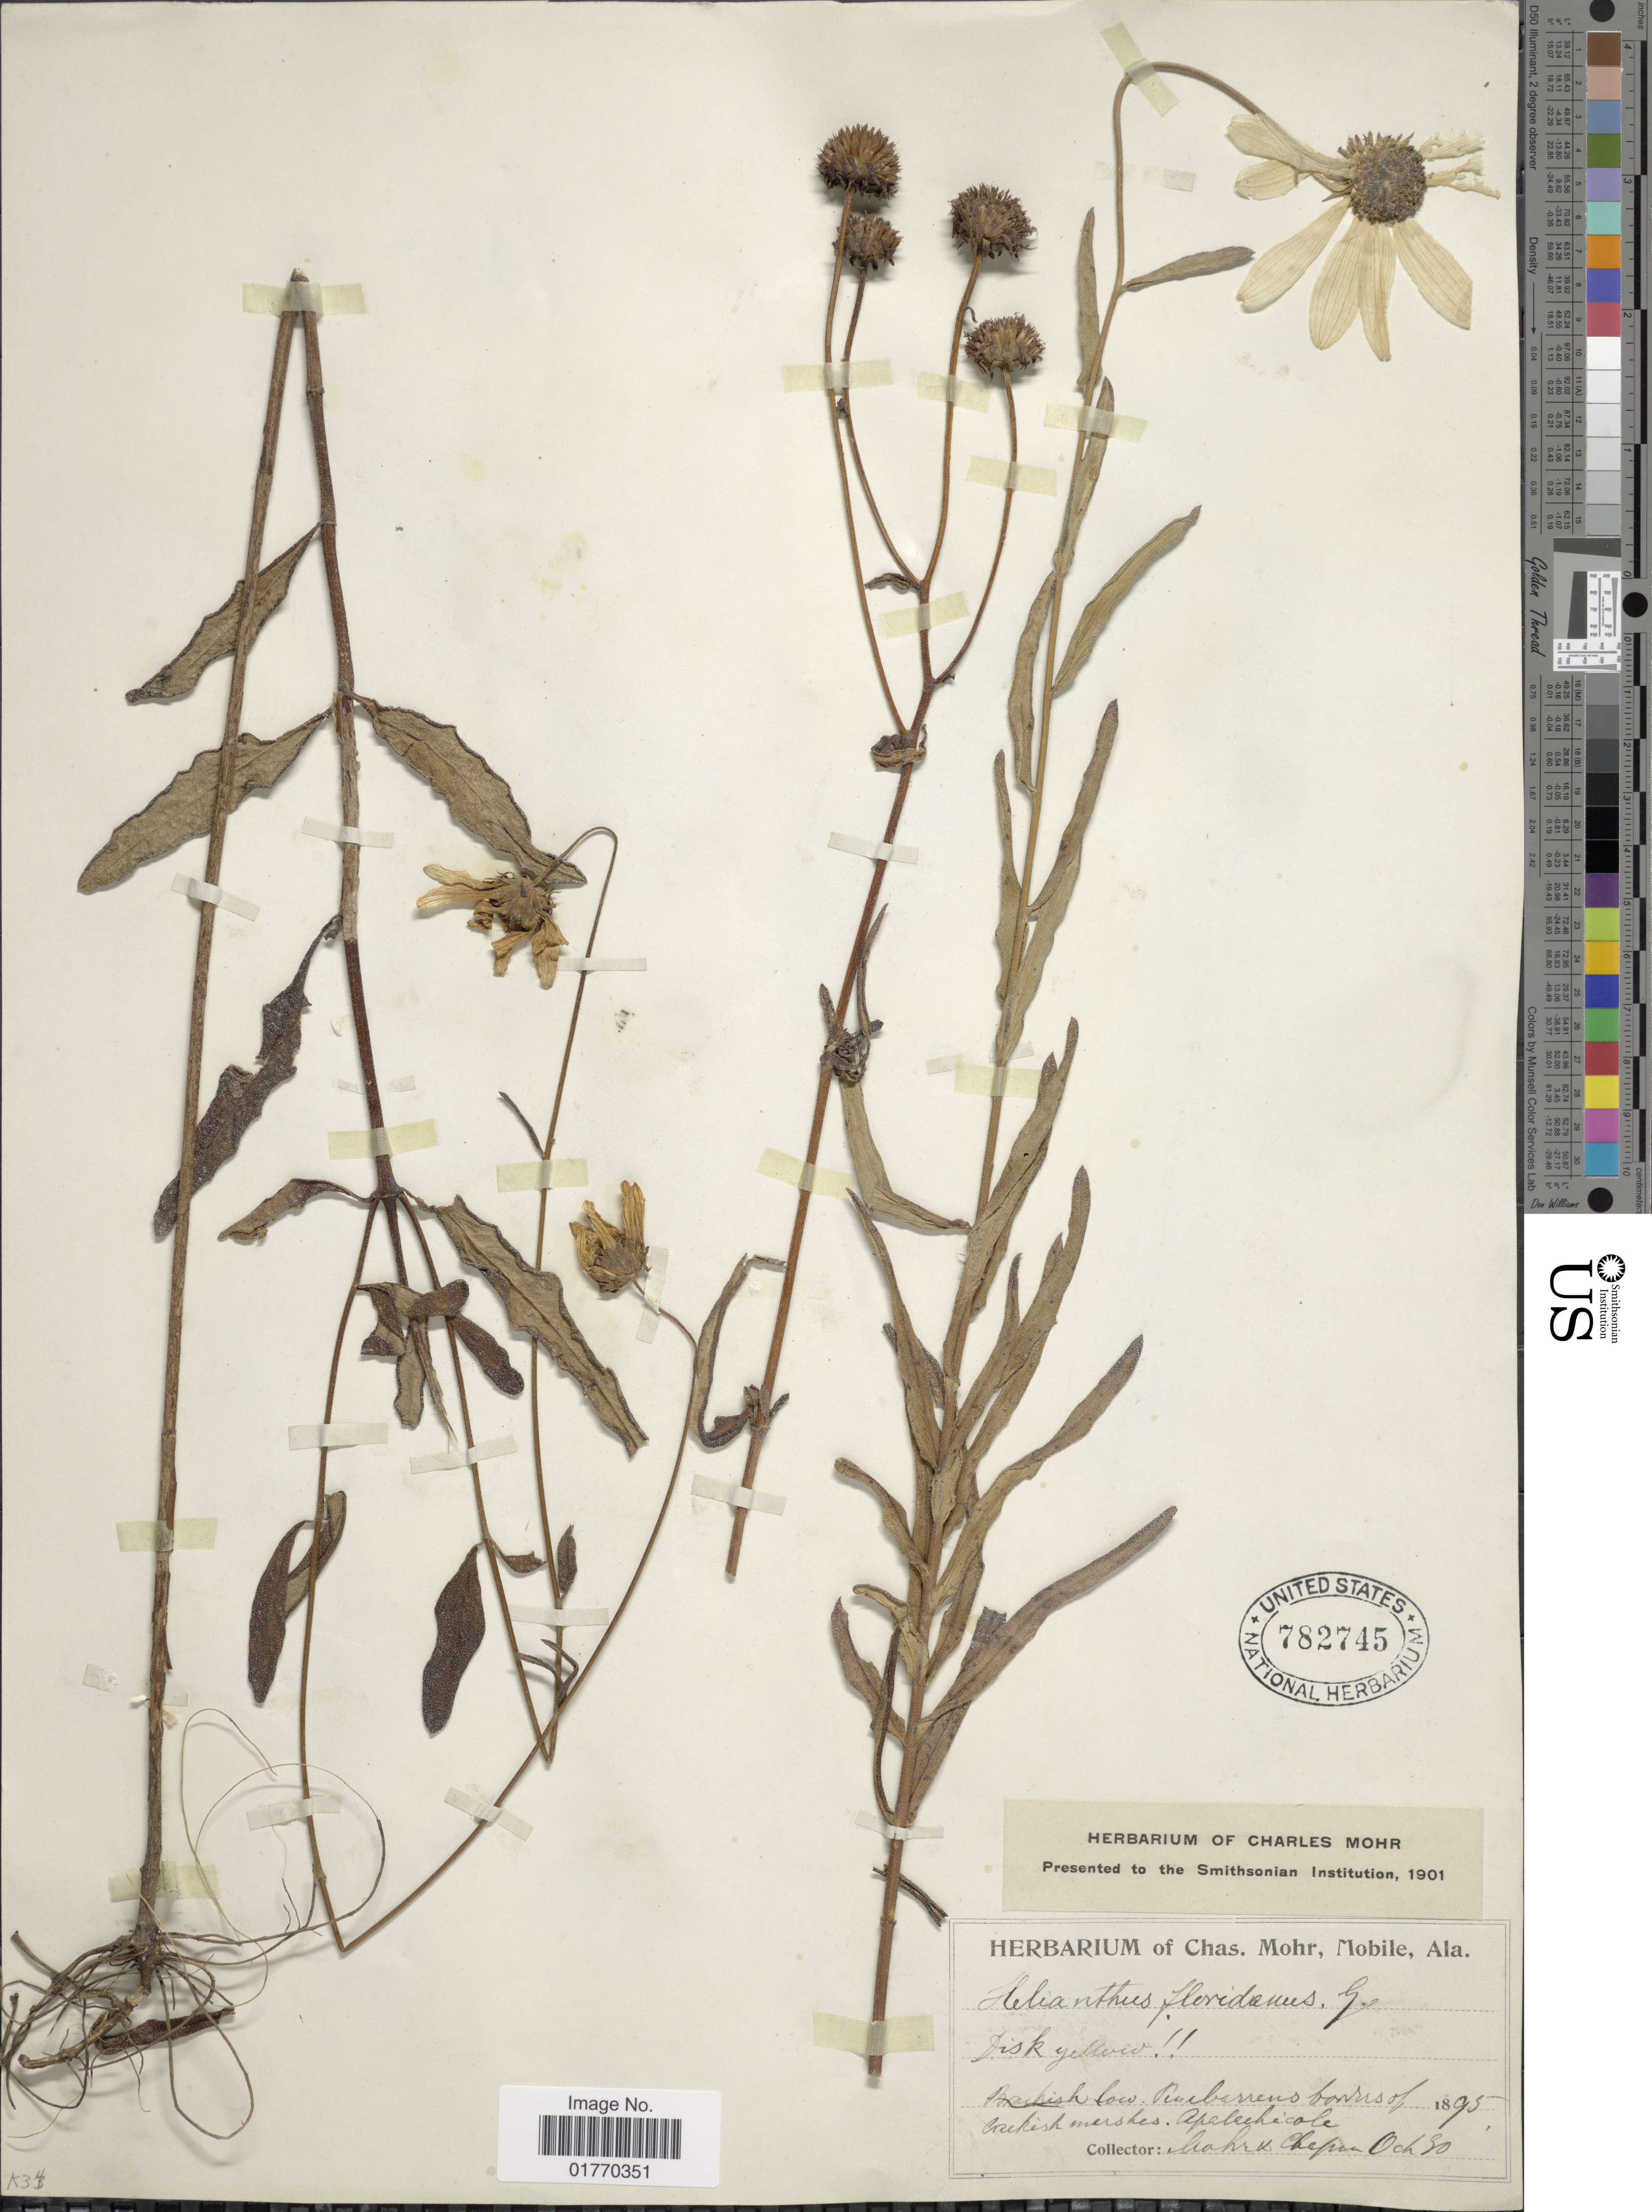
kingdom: Plantae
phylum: Tracheophyta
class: Magnoliopsida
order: Asterales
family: Asteraceae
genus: Helianthus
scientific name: Helianthus floridanus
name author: A. Gray ex Chapm.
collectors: Mohr, C. T. (herbarium) & A. Chapman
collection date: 1895-10-30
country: United States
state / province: Florida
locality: Apalachicola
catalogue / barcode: US 782745